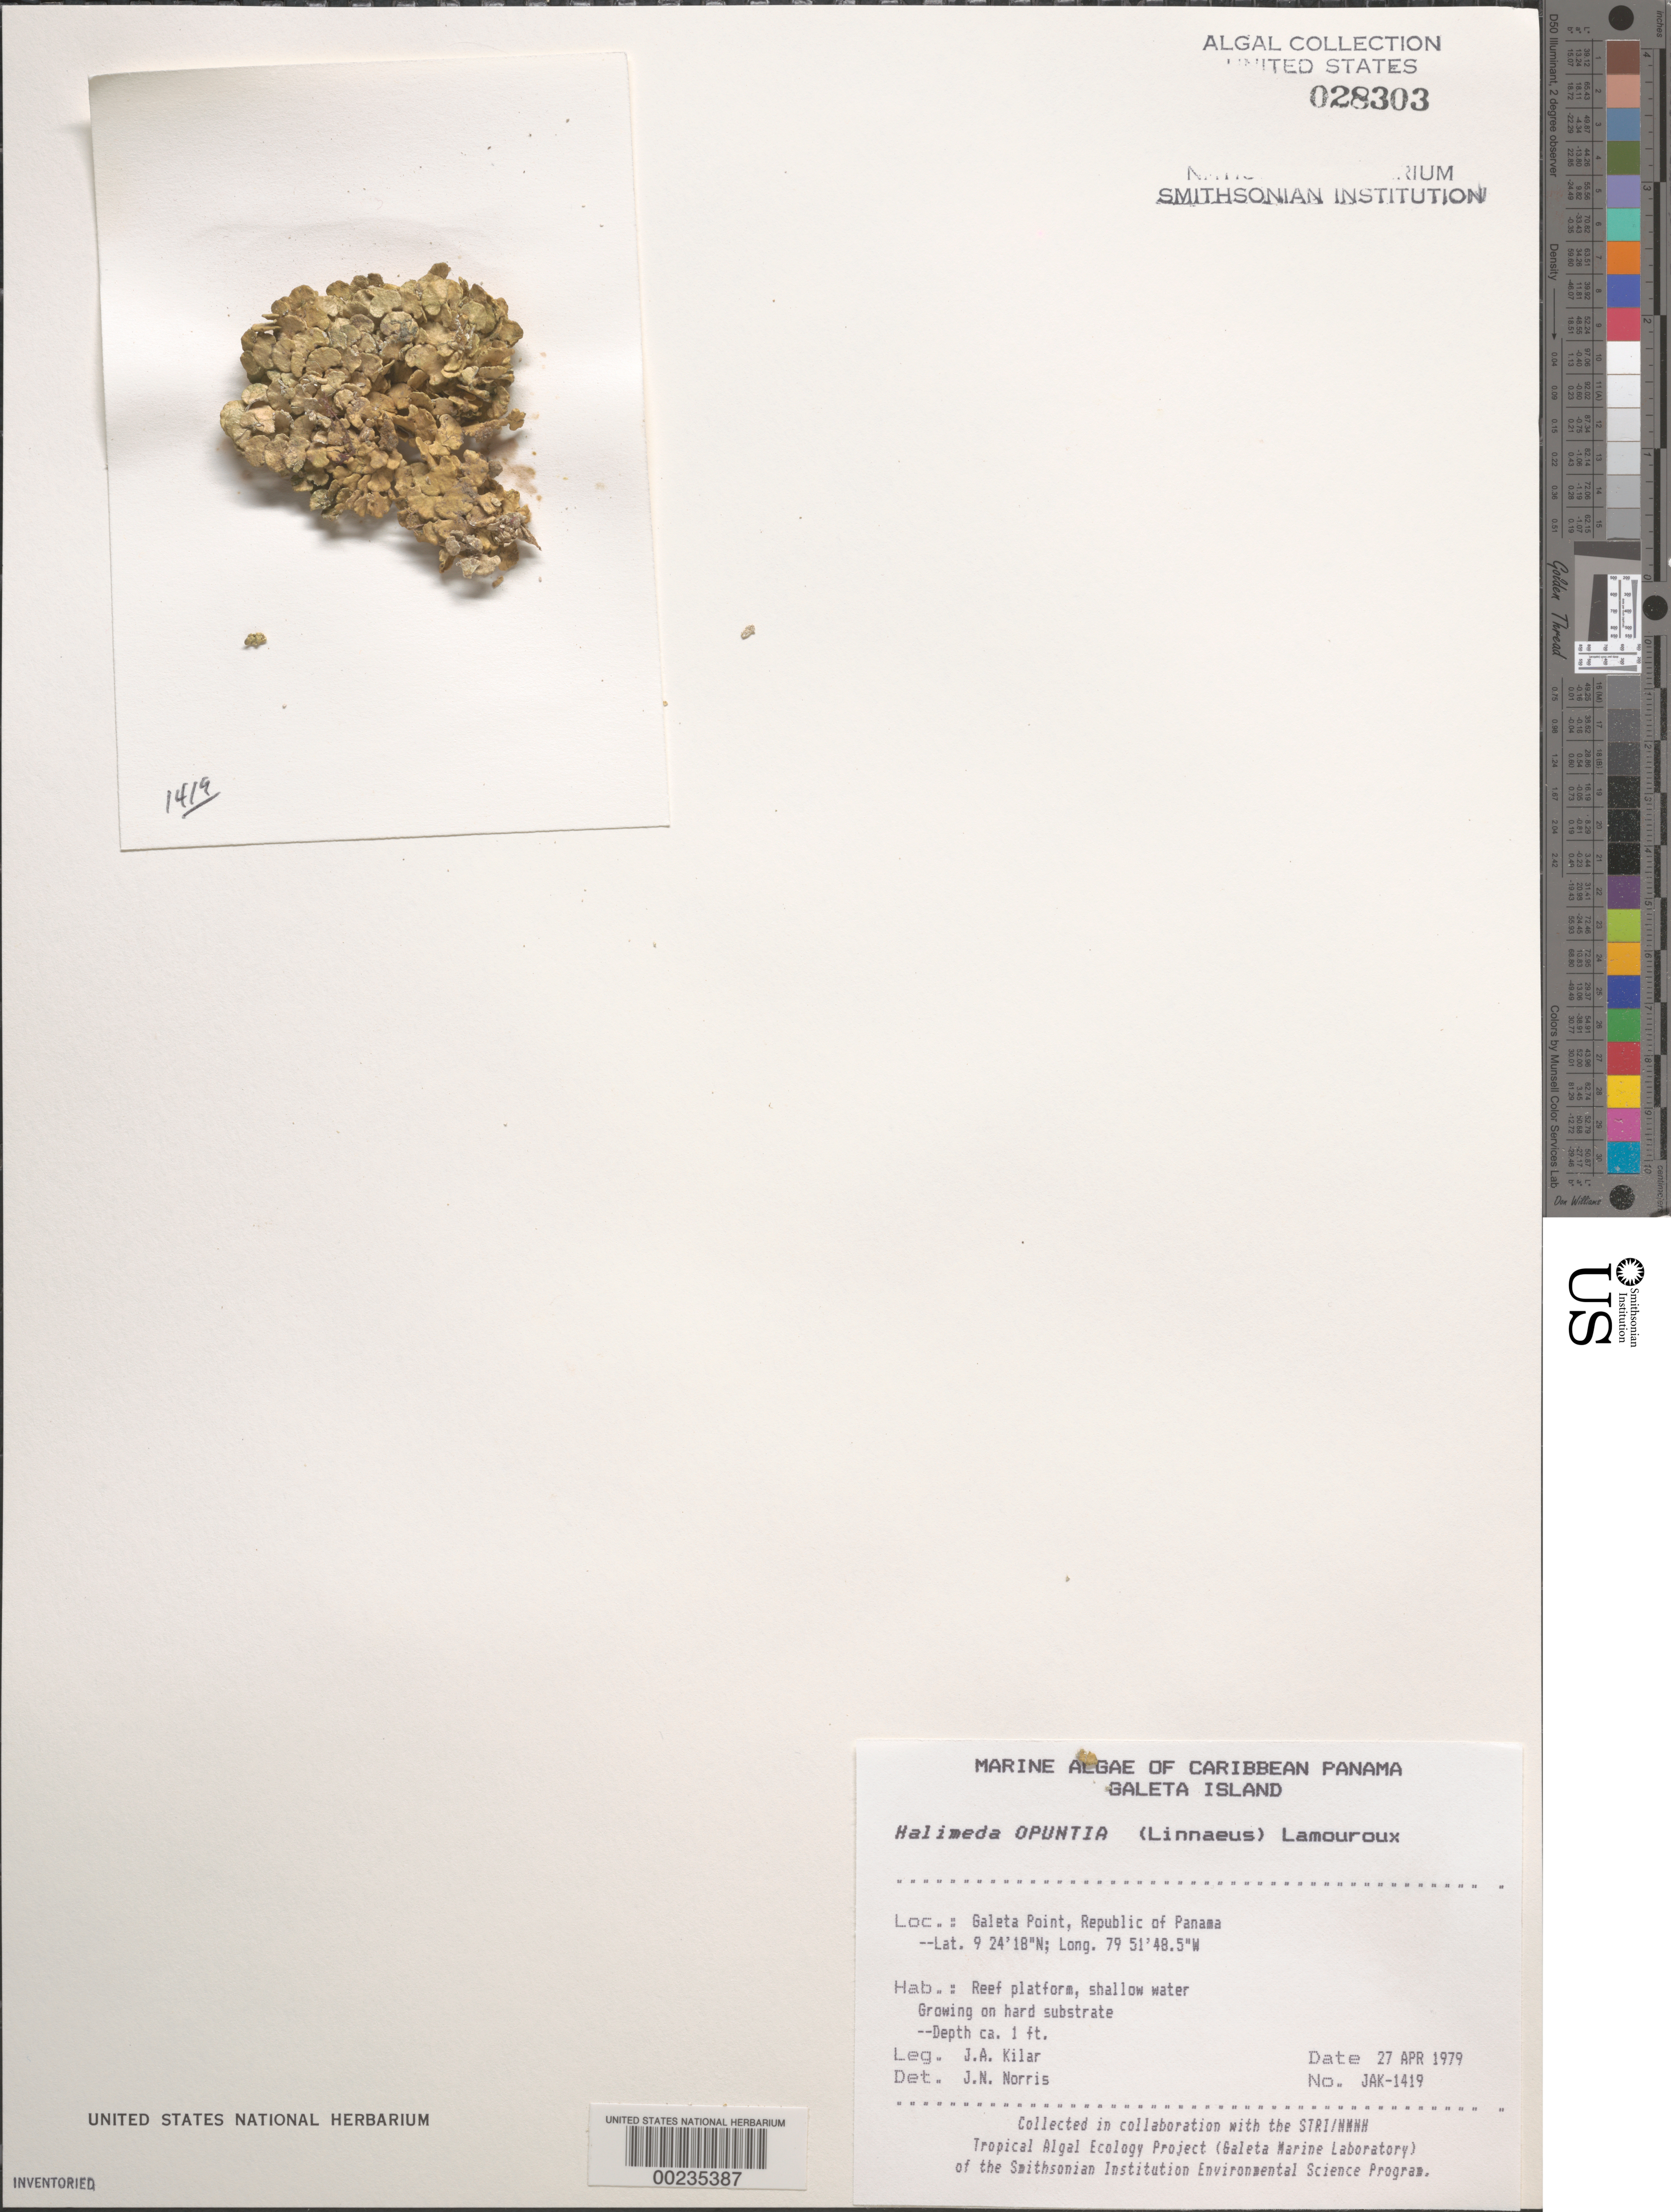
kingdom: Plantae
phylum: Chlorophyta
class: Ulvophyceae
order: Bryopsidales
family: Halimedaceae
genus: Halimeda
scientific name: Halimeda opuntia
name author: (L.) J.V.Lamouroux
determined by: Norris, James N.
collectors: J. A. Kilar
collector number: JAK-1419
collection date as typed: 27 Apr 1979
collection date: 1979-04-27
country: Panama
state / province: Colón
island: Galeta Island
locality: Galeta Point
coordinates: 9 24' 18" N, 79 51' 48.5" W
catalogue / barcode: US 28303